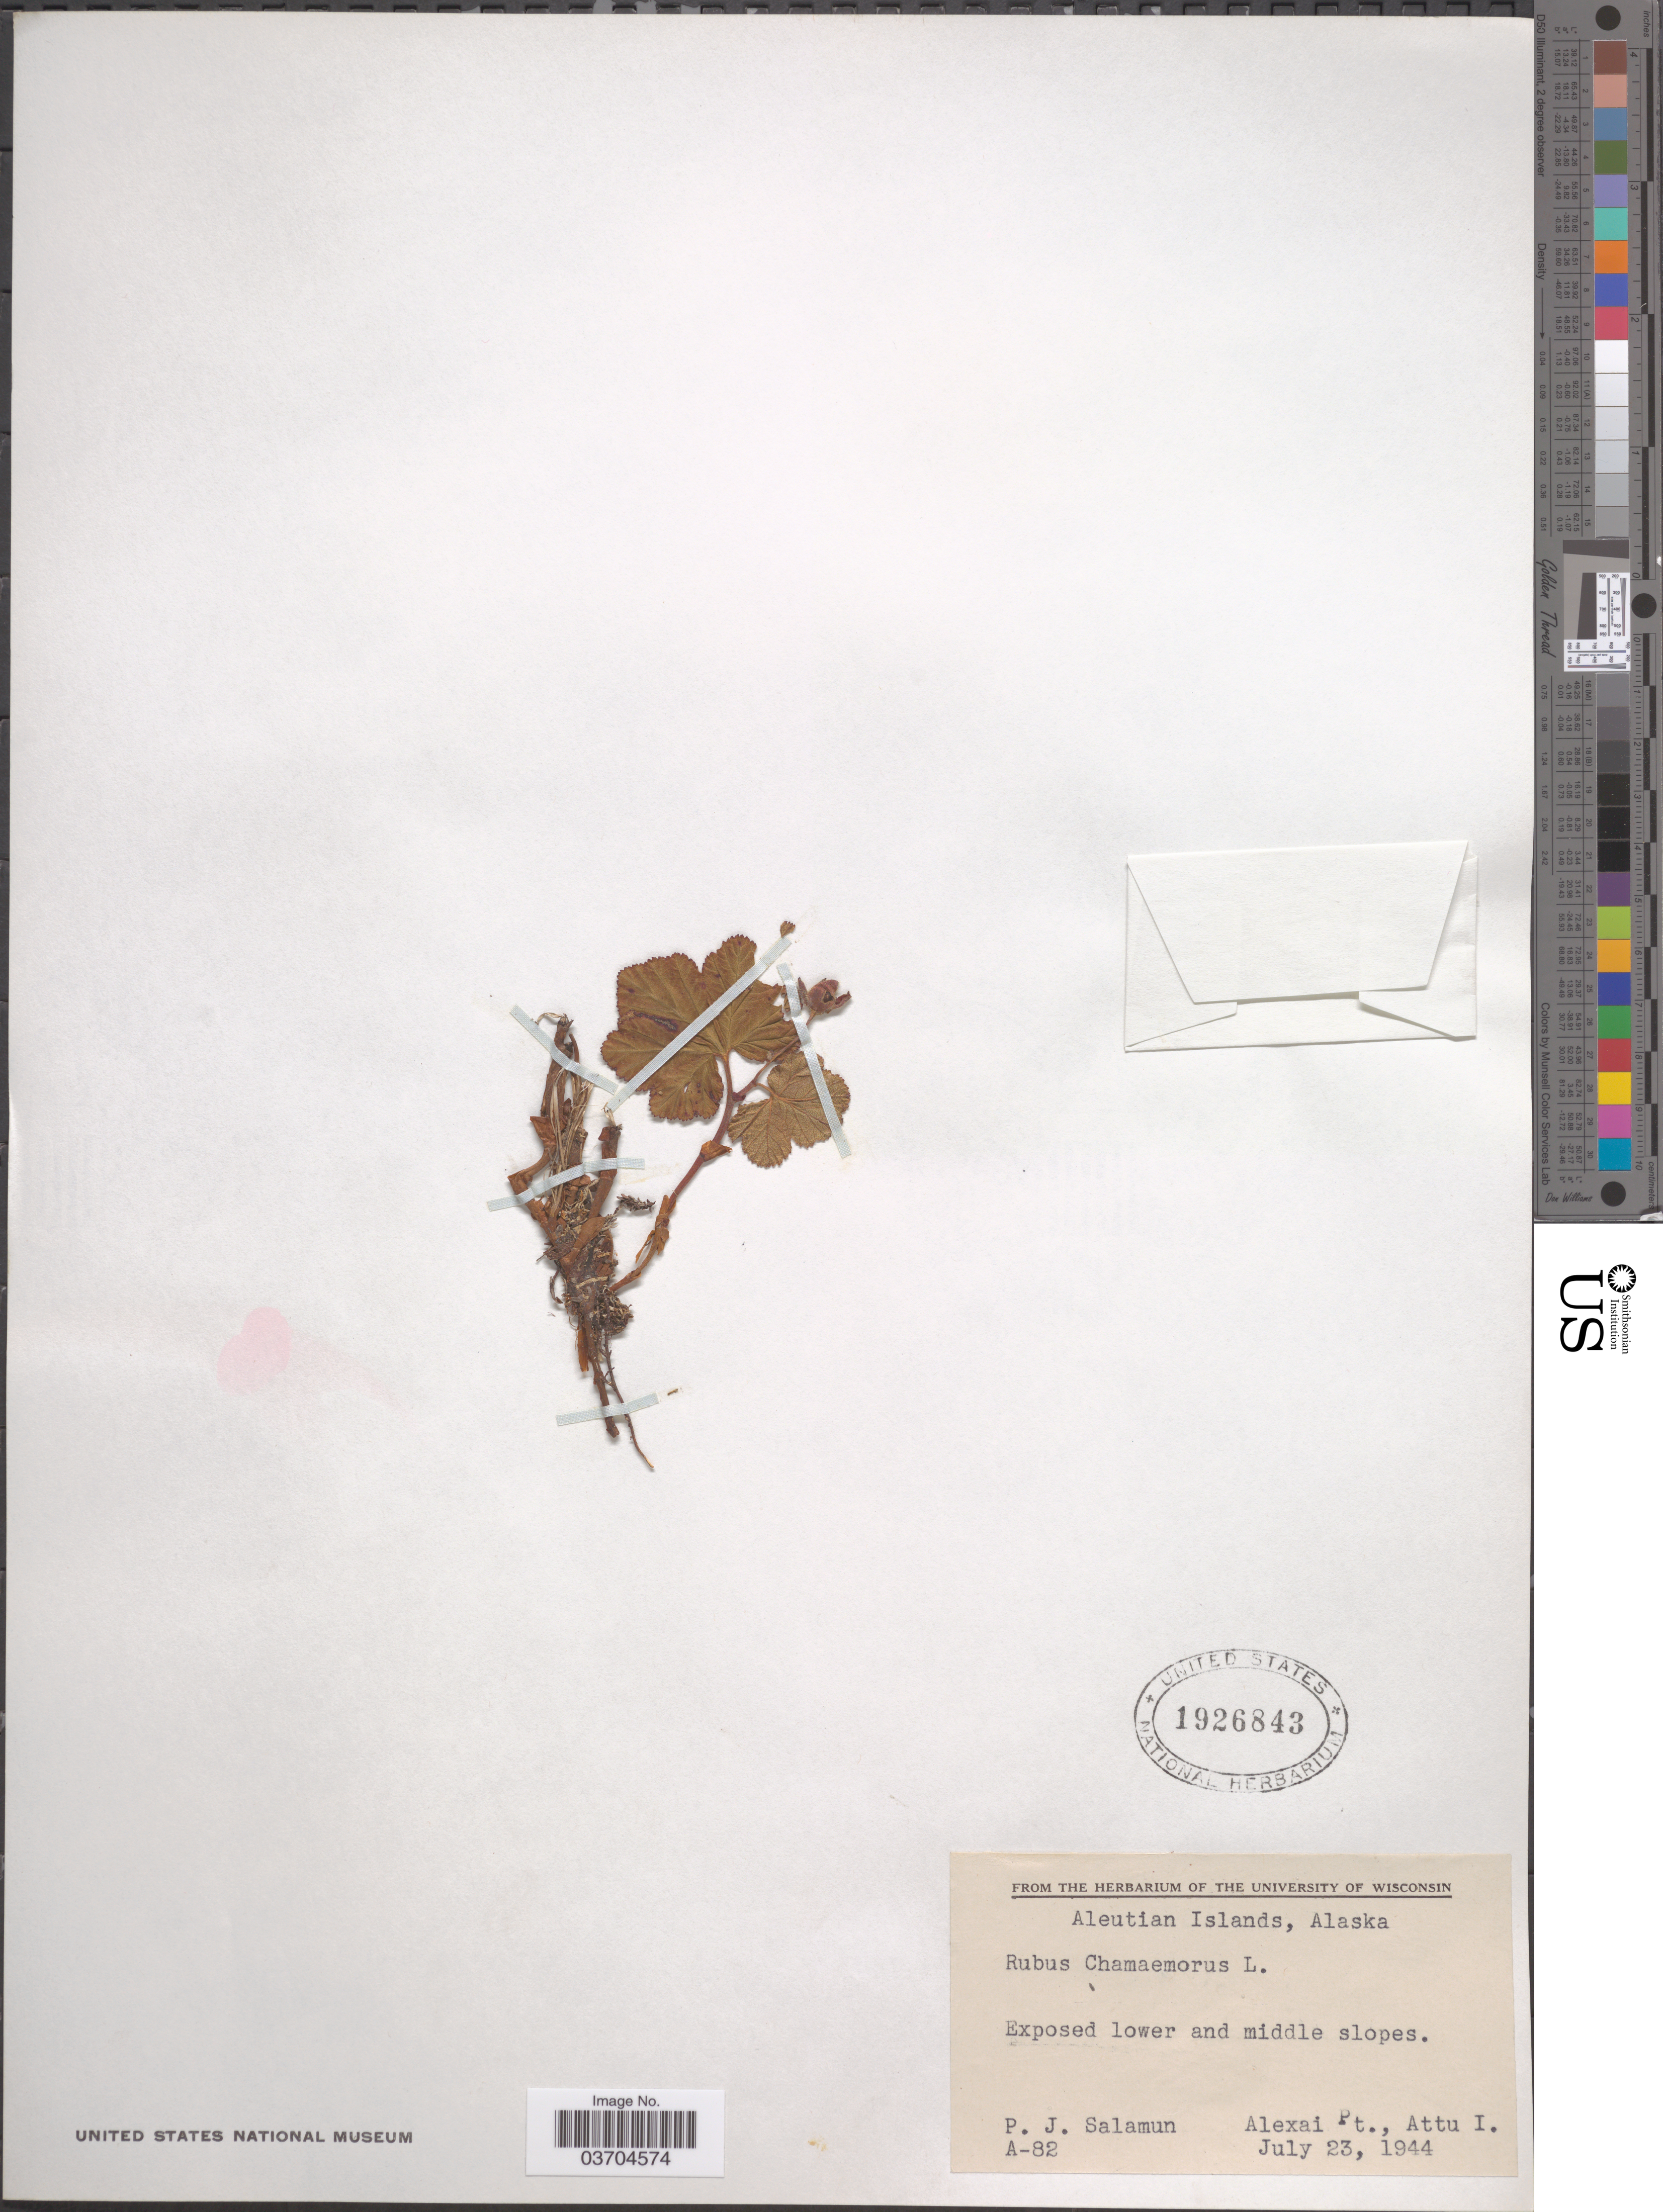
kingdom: Plantae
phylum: Tracheophyta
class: Magnoliopsida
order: Rosales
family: Rosaceae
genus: Rubus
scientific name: Rubus chamaemorus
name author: L.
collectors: P. Salamun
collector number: A-82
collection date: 1944-07-23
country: United States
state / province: Alaska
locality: Aleutian Islands. Alexai Pt., Attu I.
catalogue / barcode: US 1926843